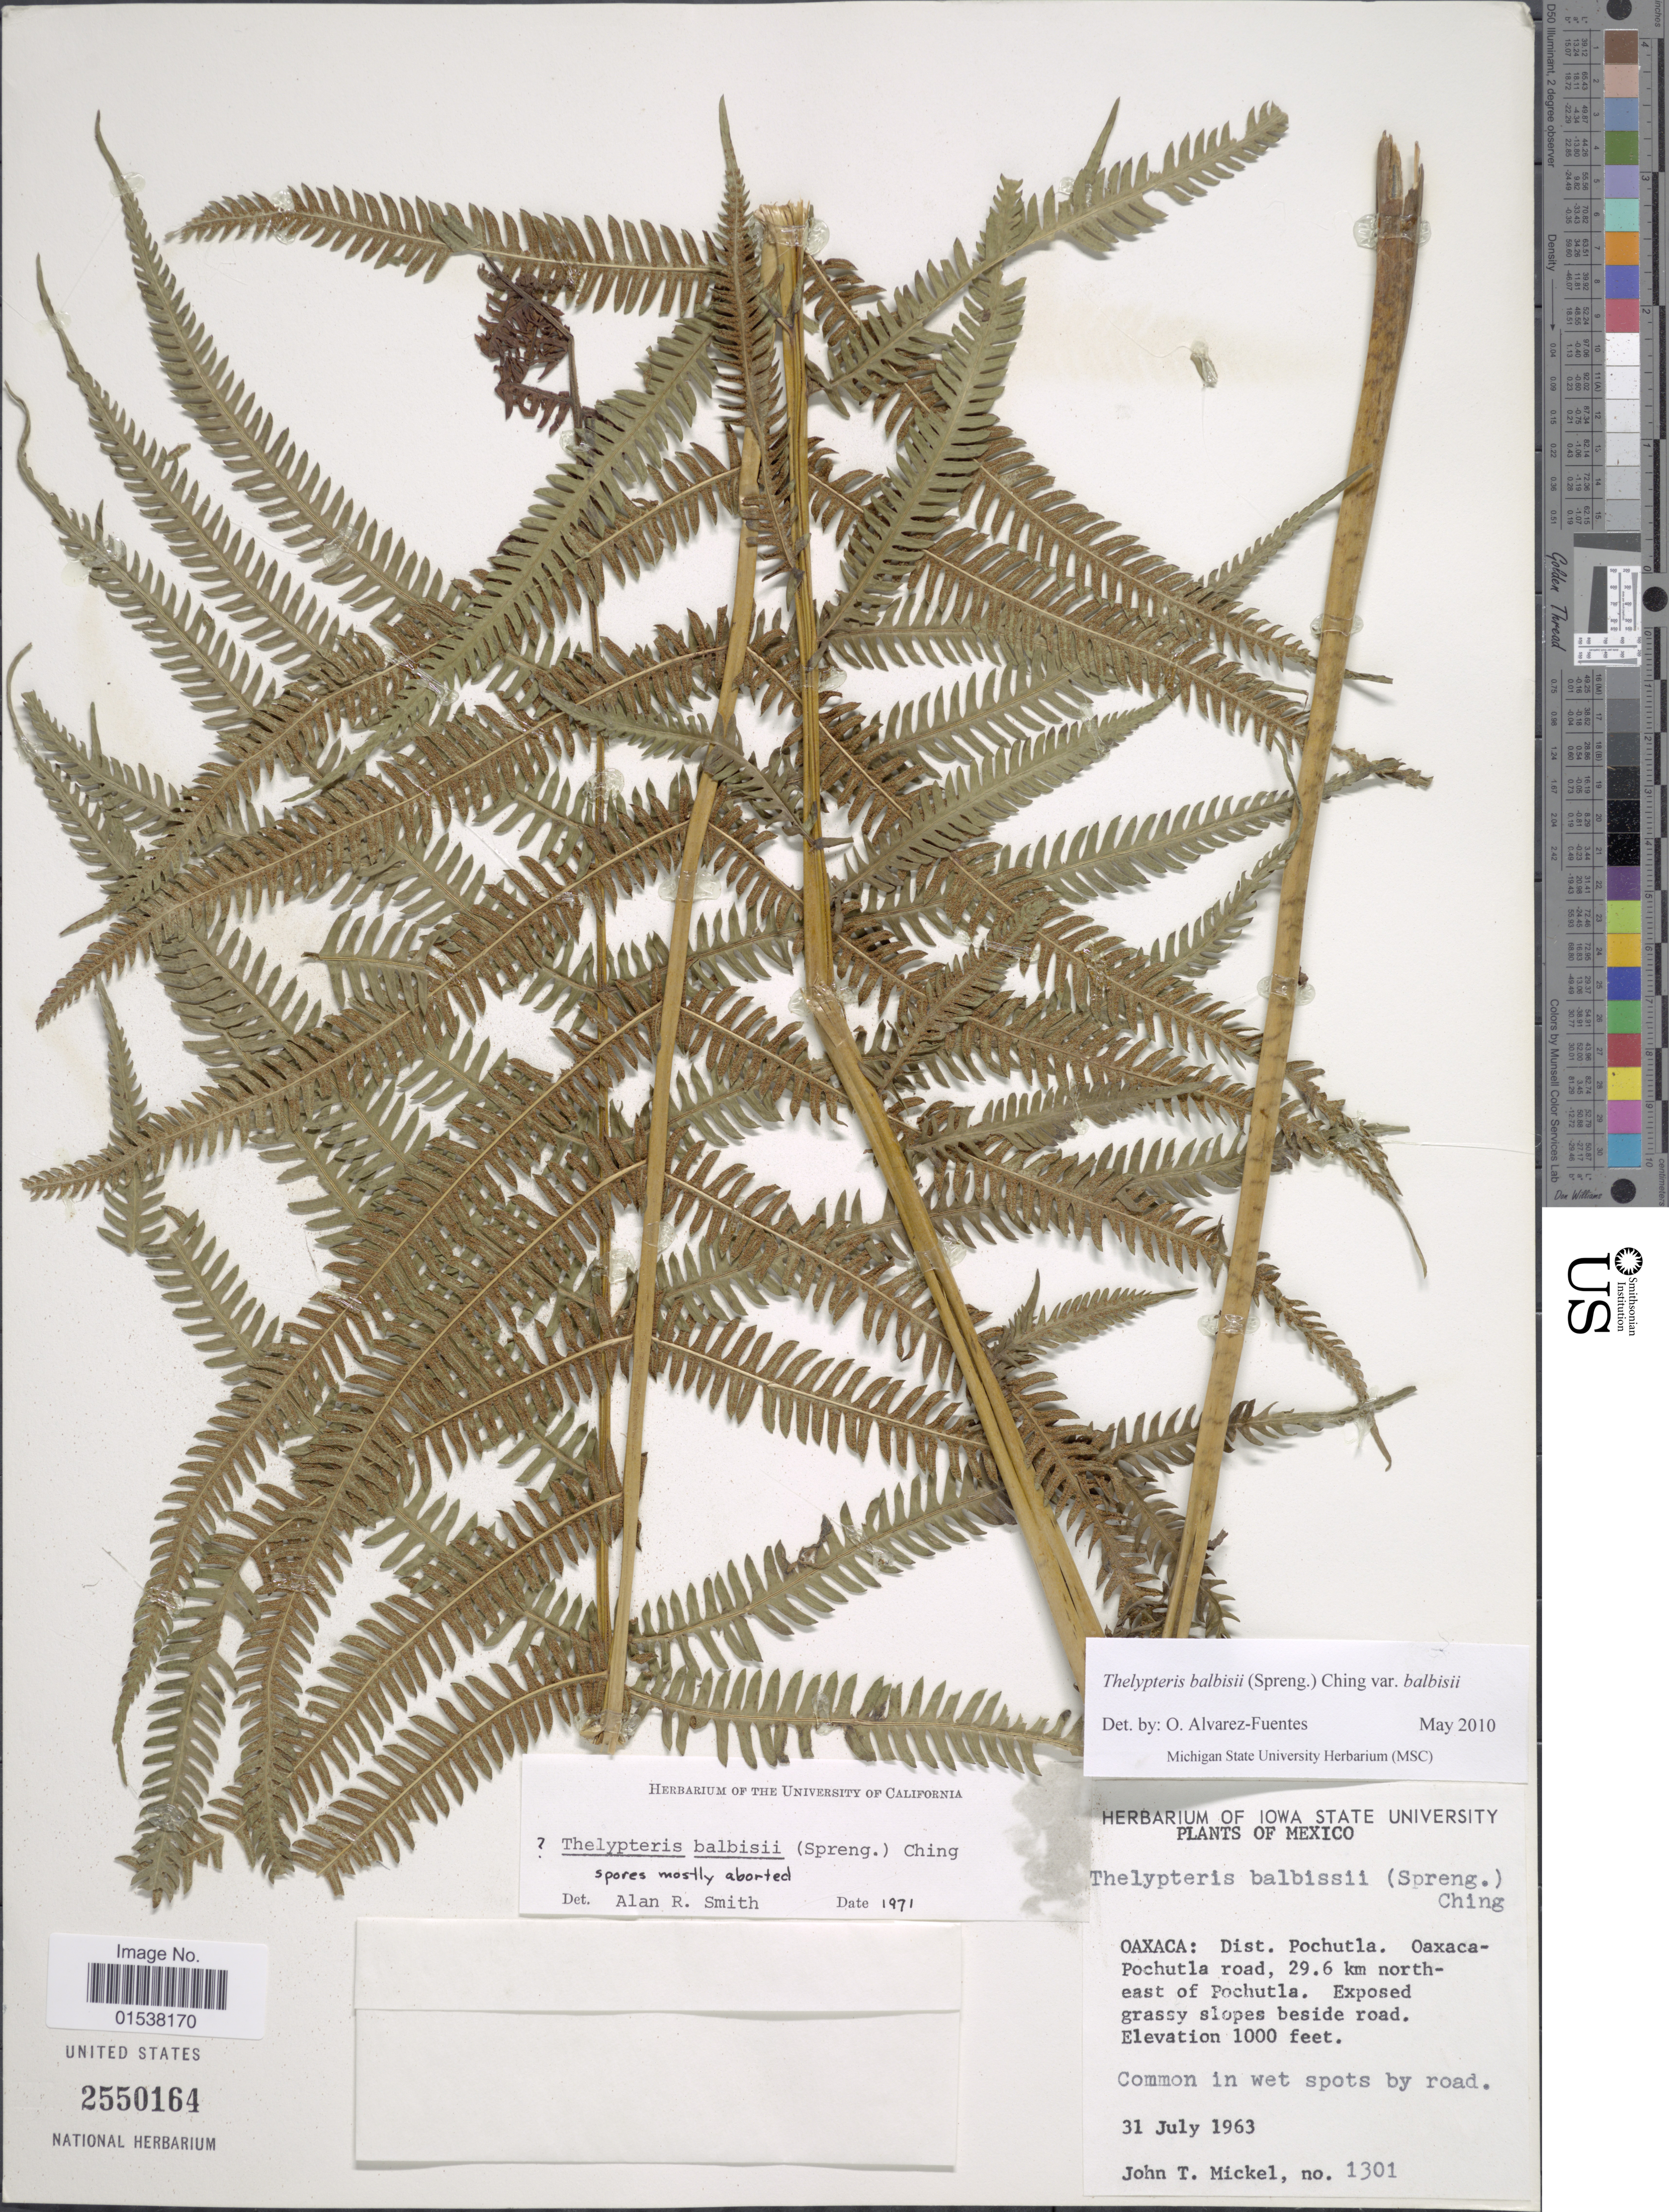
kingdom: Plantae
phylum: Tracheophyta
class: Polypodiopsida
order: Polypodiales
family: Thelypteridaceae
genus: Amauropelta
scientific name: Amauropelta balbisii (Spreng.) comb. nov., ined. 2015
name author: (Spreng.)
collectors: J. T. Mickel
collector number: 1301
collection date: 1963-07-31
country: Mexico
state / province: Oaxaca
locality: Oaxaca: Dist. Pochutla, Oaxaca-Pochutla road, 29.6 km northeast of Pochutla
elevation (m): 305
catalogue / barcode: US 2550164